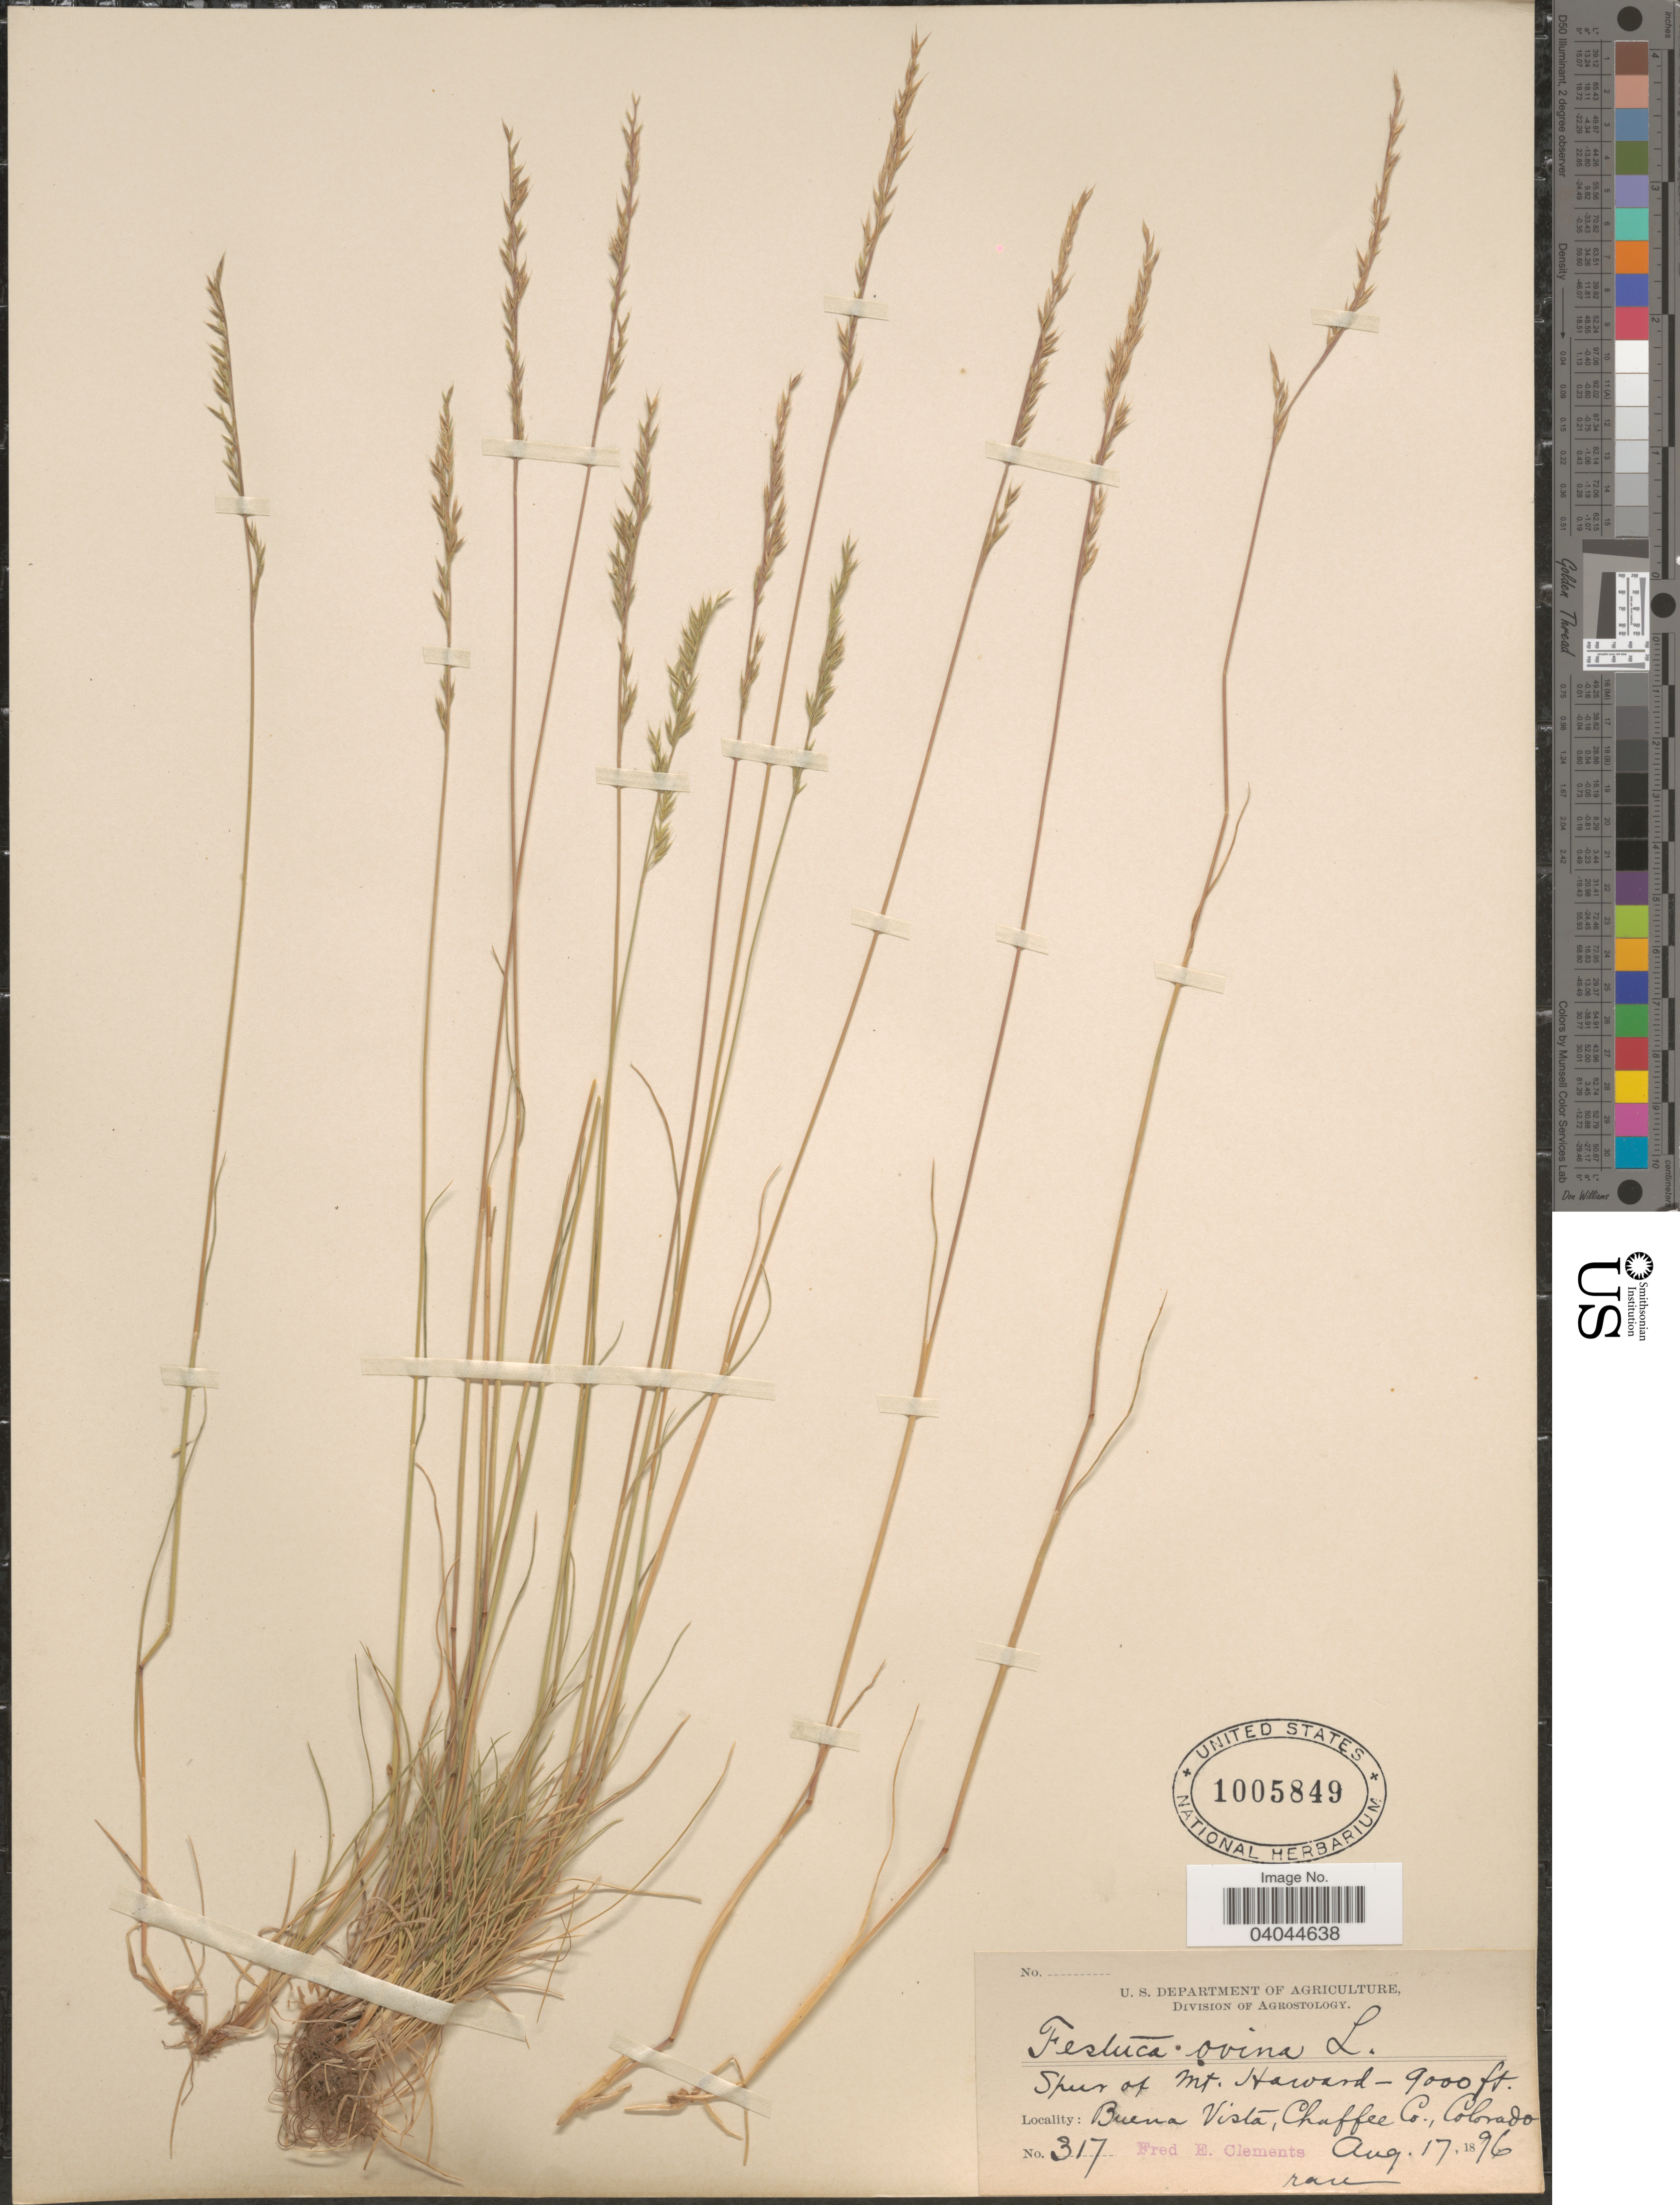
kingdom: Plantae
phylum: Tracheophyta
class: Liliopsida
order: Poales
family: Poaceae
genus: Festuca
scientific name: Festuca ovina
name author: L.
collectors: F. E. Clements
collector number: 317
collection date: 1896-08-17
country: United States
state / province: Colorado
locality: Spur of Mt. Howard. Buena Vista, Chaffee Co.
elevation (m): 2743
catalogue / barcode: US 1005849